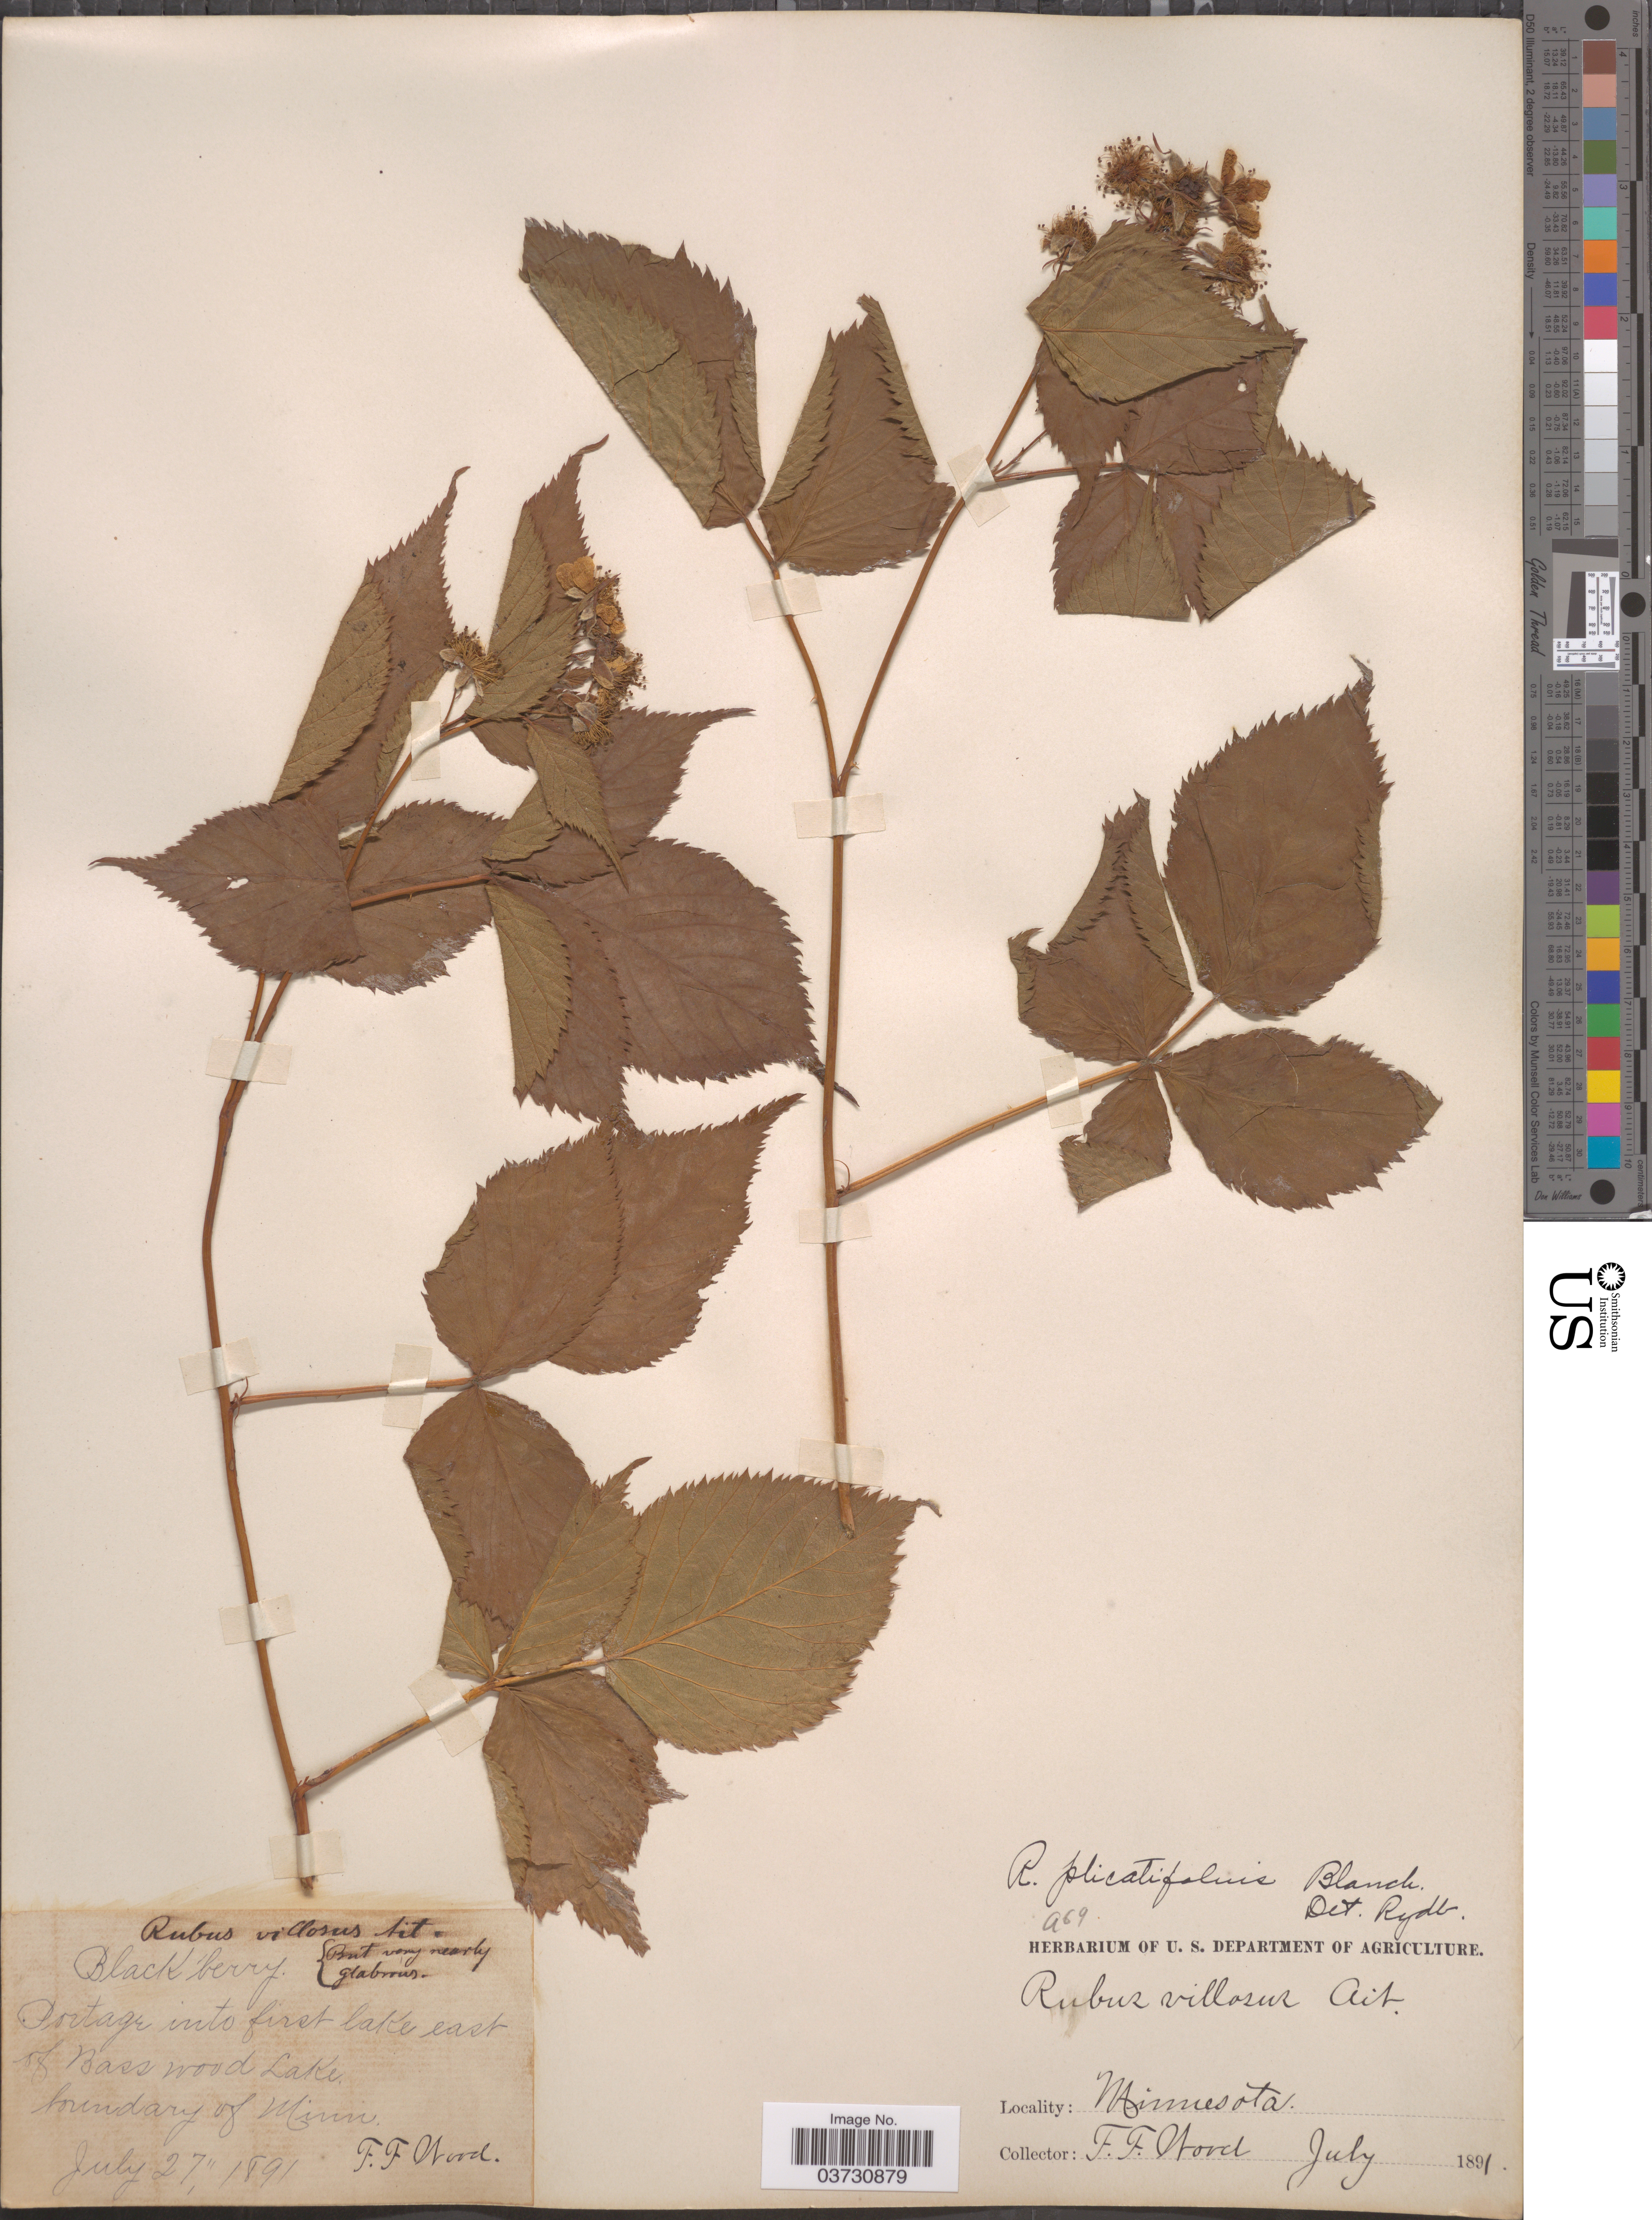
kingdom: Plantae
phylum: Tracheophyta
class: Magnoliopsida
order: Rosales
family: Rosaceae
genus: Rubus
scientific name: Rubus plicatifolius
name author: Blanch.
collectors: F. Wood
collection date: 1891-07-27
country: United States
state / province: Minnesota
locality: Portage into first lake east of Bass wood Lake. Boundary of Minn.